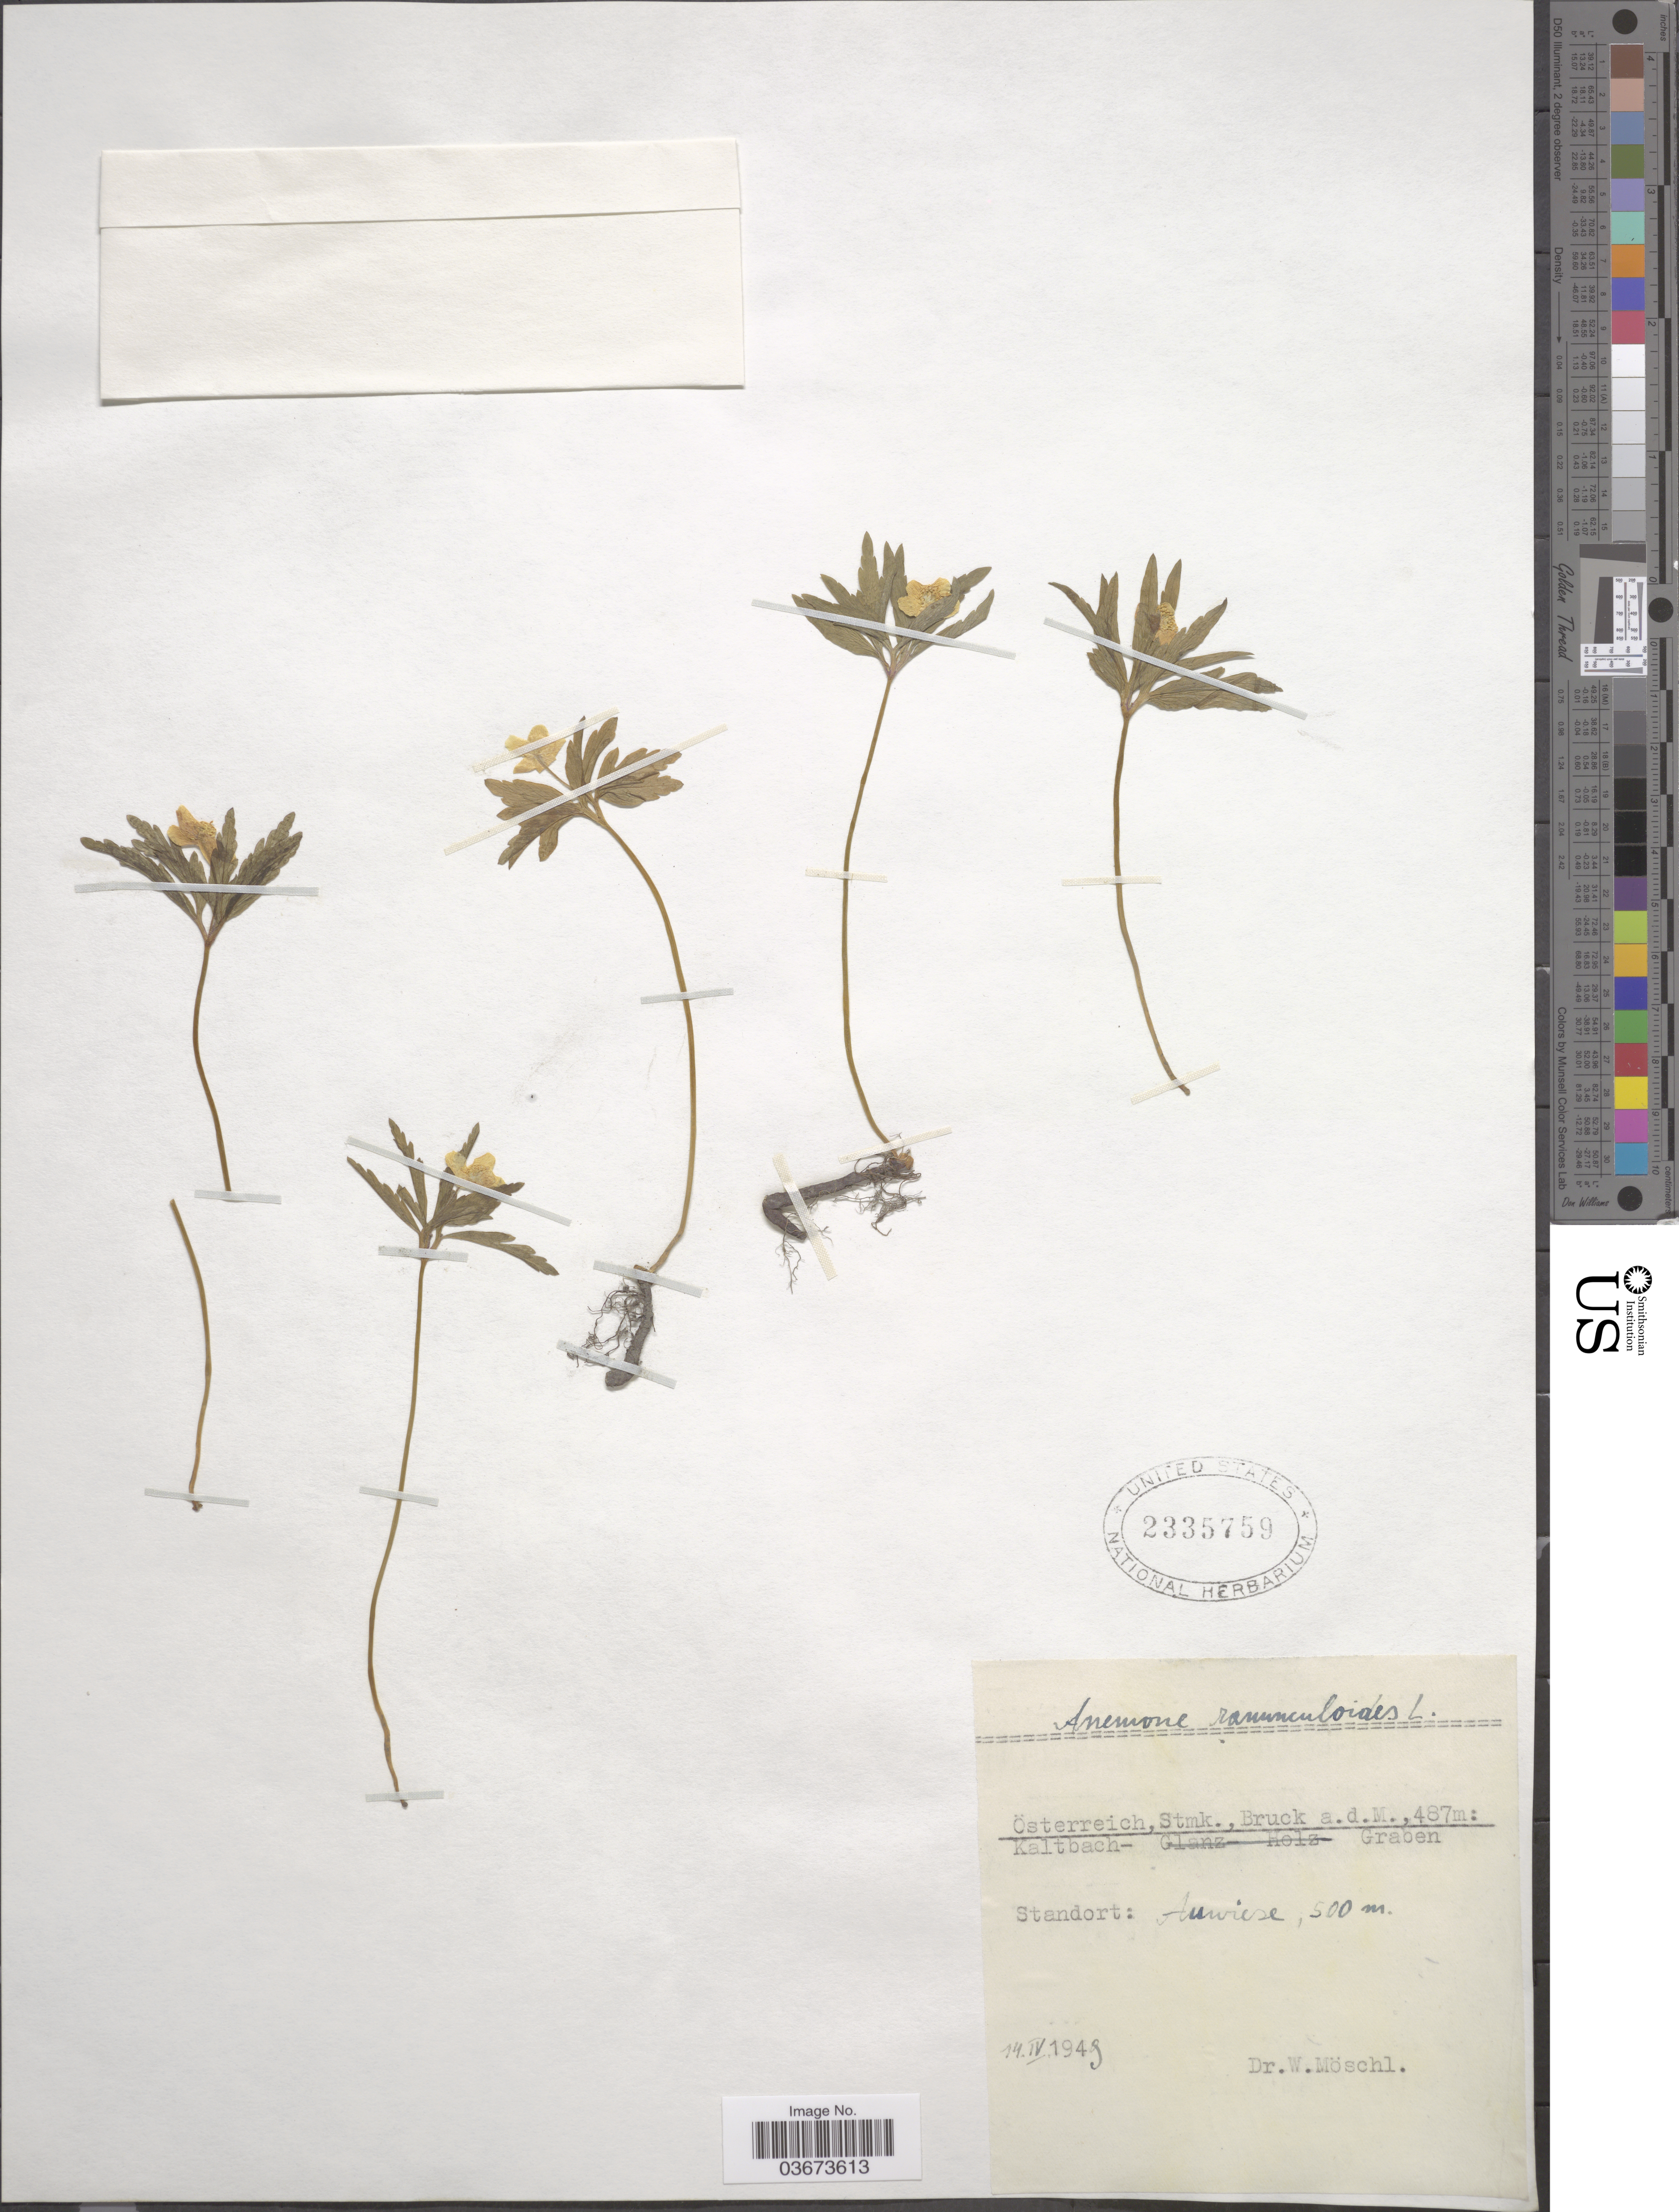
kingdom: Plantae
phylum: Tracheophyta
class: Magnoliopsida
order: Ranunculales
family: Ranunculaceae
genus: Anemone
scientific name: Anemone ranunculoides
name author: L.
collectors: W. Moschl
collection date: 1949-04-14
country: Austria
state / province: Steiermark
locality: Österreich, Stmk., Bruck. Kaltbach. Standort: Auwiese.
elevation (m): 487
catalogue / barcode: US 2335759